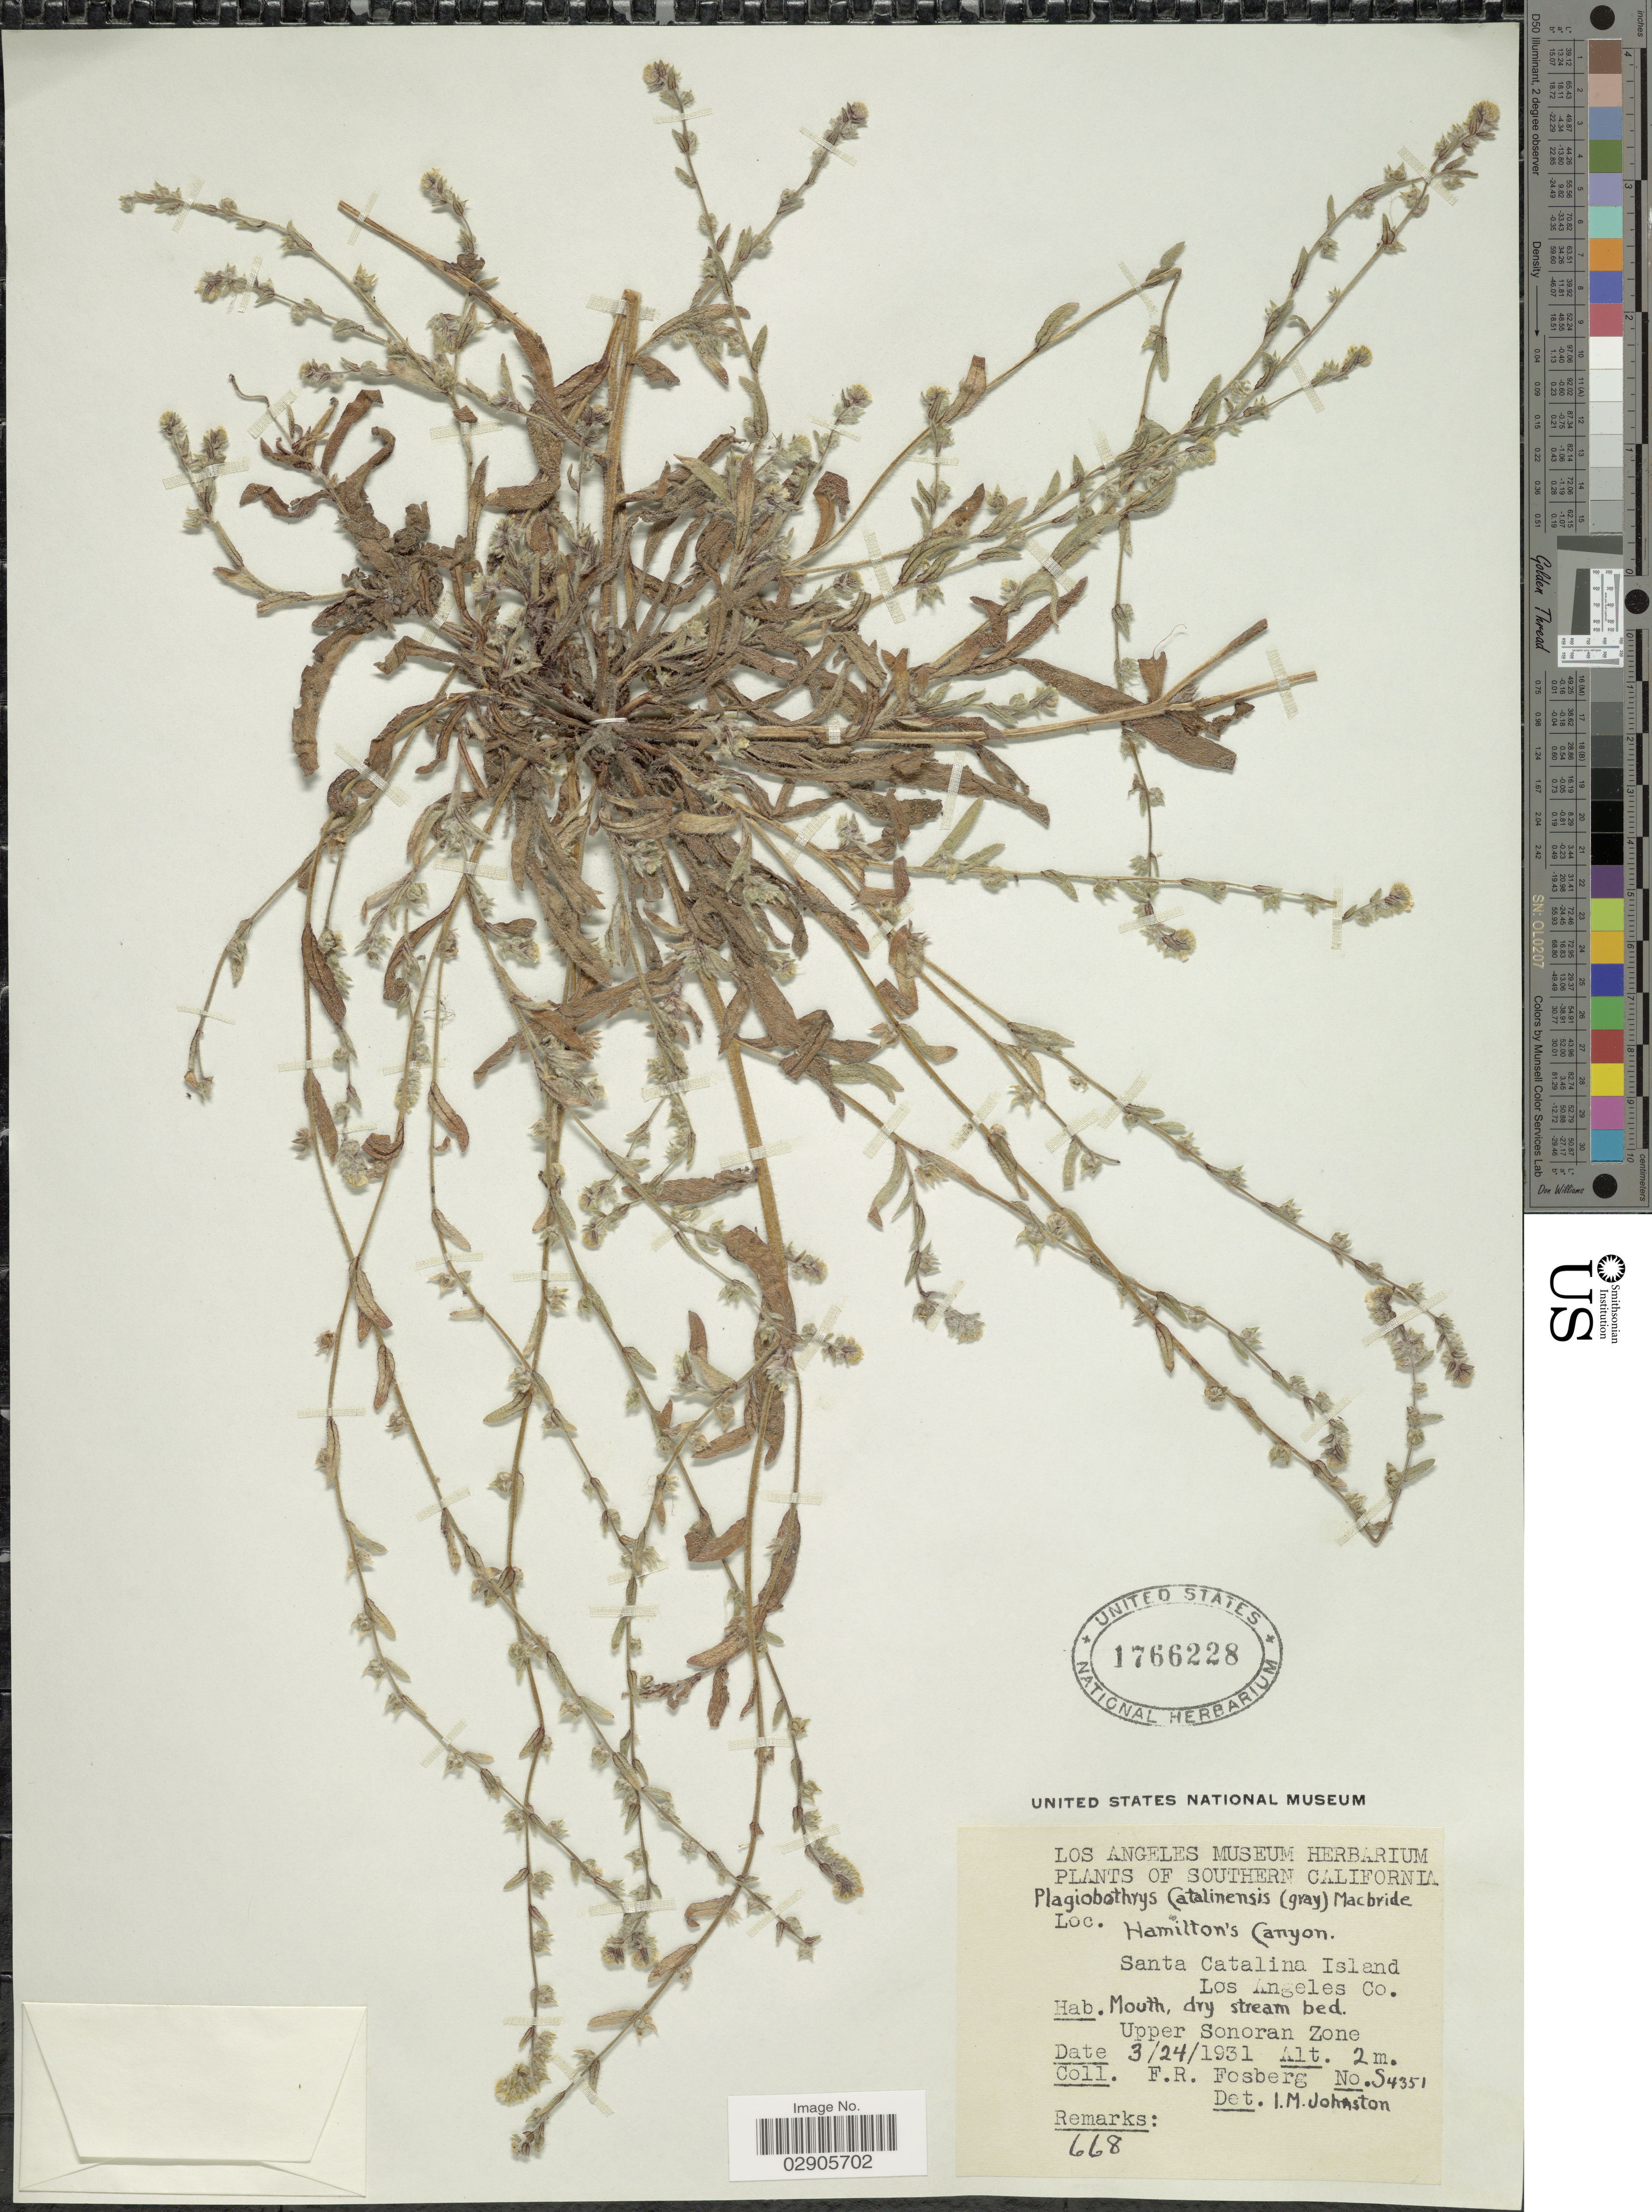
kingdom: Plantae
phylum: Tracheophyta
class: Magnoliopsida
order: Boraginales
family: Boraginaceae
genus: Plagiobothrys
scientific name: Plagiobothrys canescens var. catalinensis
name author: (A. Gray) Jeps.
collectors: F. R. Fosberg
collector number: S4351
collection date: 1931-03-24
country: United States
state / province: California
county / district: Los Angeles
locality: Southern California. Santa Catalina Island Los Angeles Co. Upper Sonoran Zone.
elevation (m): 2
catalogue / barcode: US 1766228